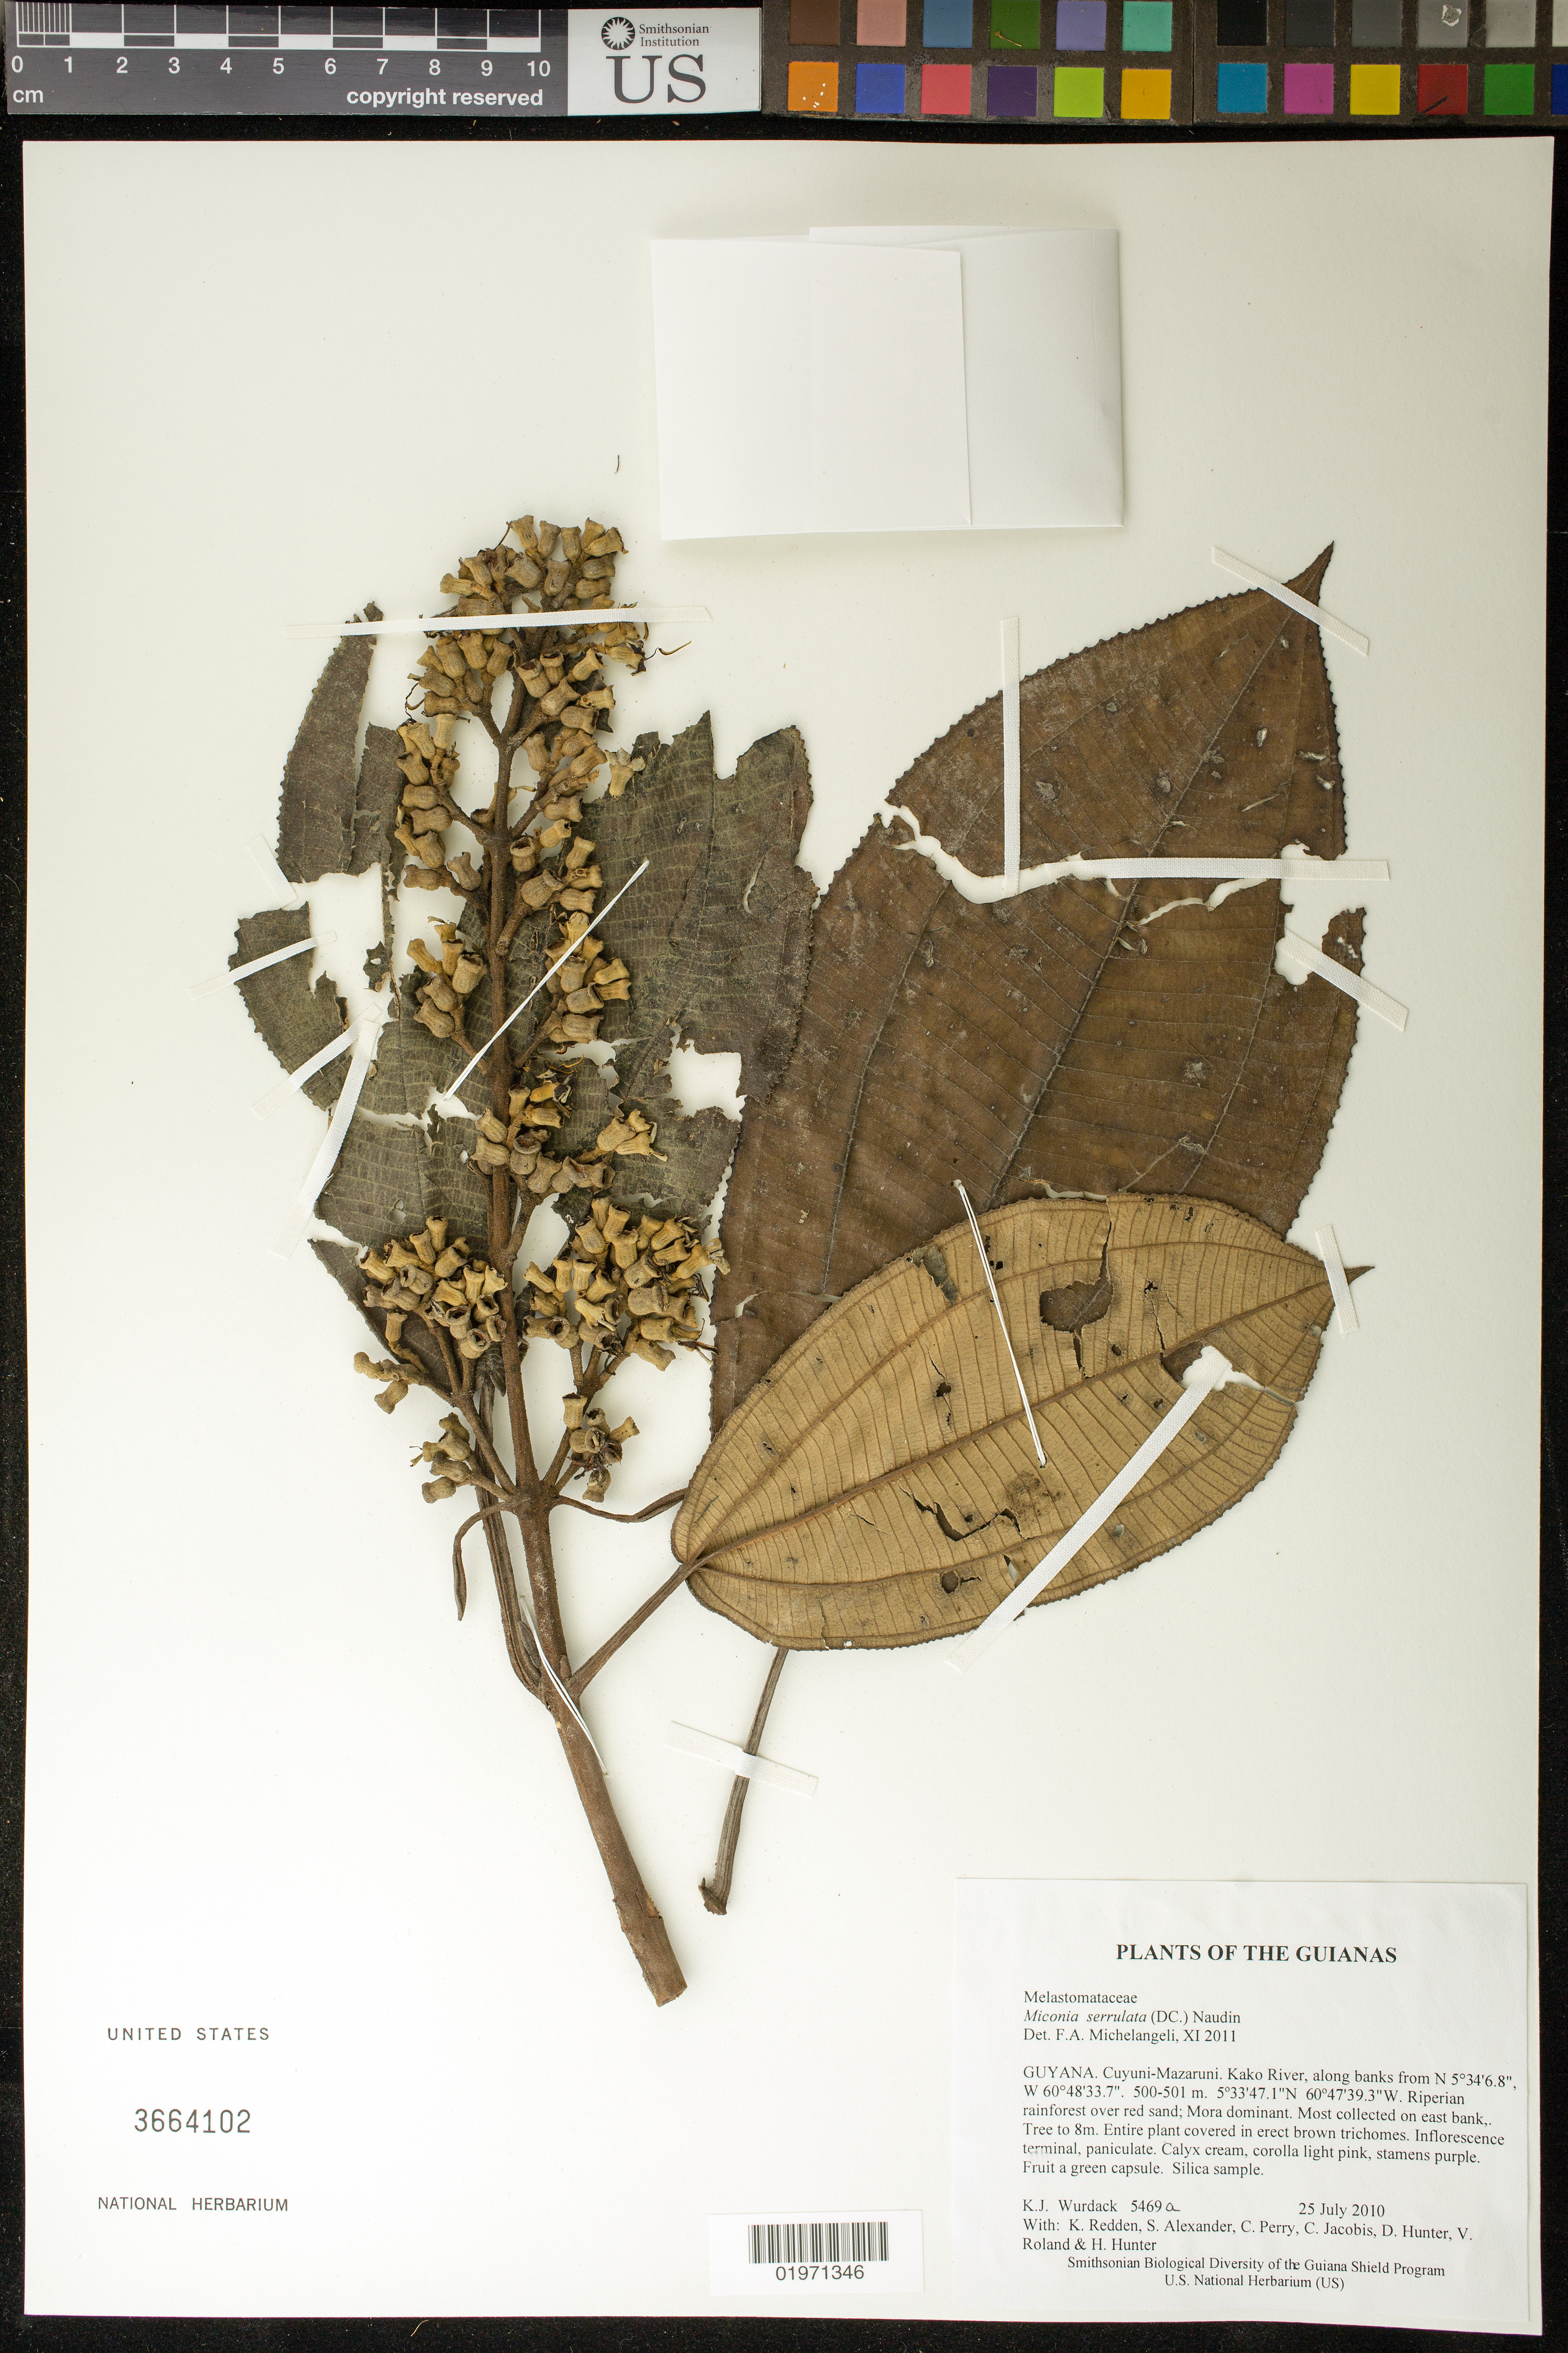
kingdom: Plantae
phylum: Tracheophyta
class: Magnoliopsida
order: Myrtales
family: Melastomataceae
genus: Miconia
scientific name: Miconia serrulata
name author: (DC.) Naudin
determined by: Michelangeli, F. A.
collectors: K. Wurdack, K. M. Redden, S. N. Alexander, C. Perry, C. Jacobis, D. Hunter, V. Roland & H. Hunter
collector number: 5469 A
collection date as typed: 25 July 2010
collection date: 2010-07-25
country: Guyana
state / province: Cuyuni-Mazaruni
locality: Kako River, along banks from N 5°34'6.8", W 60°48'33.7"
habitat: Riperian rainforest over red sand; Mora dominant. Most collected on east bank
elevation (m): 500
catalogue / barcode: US 3664102